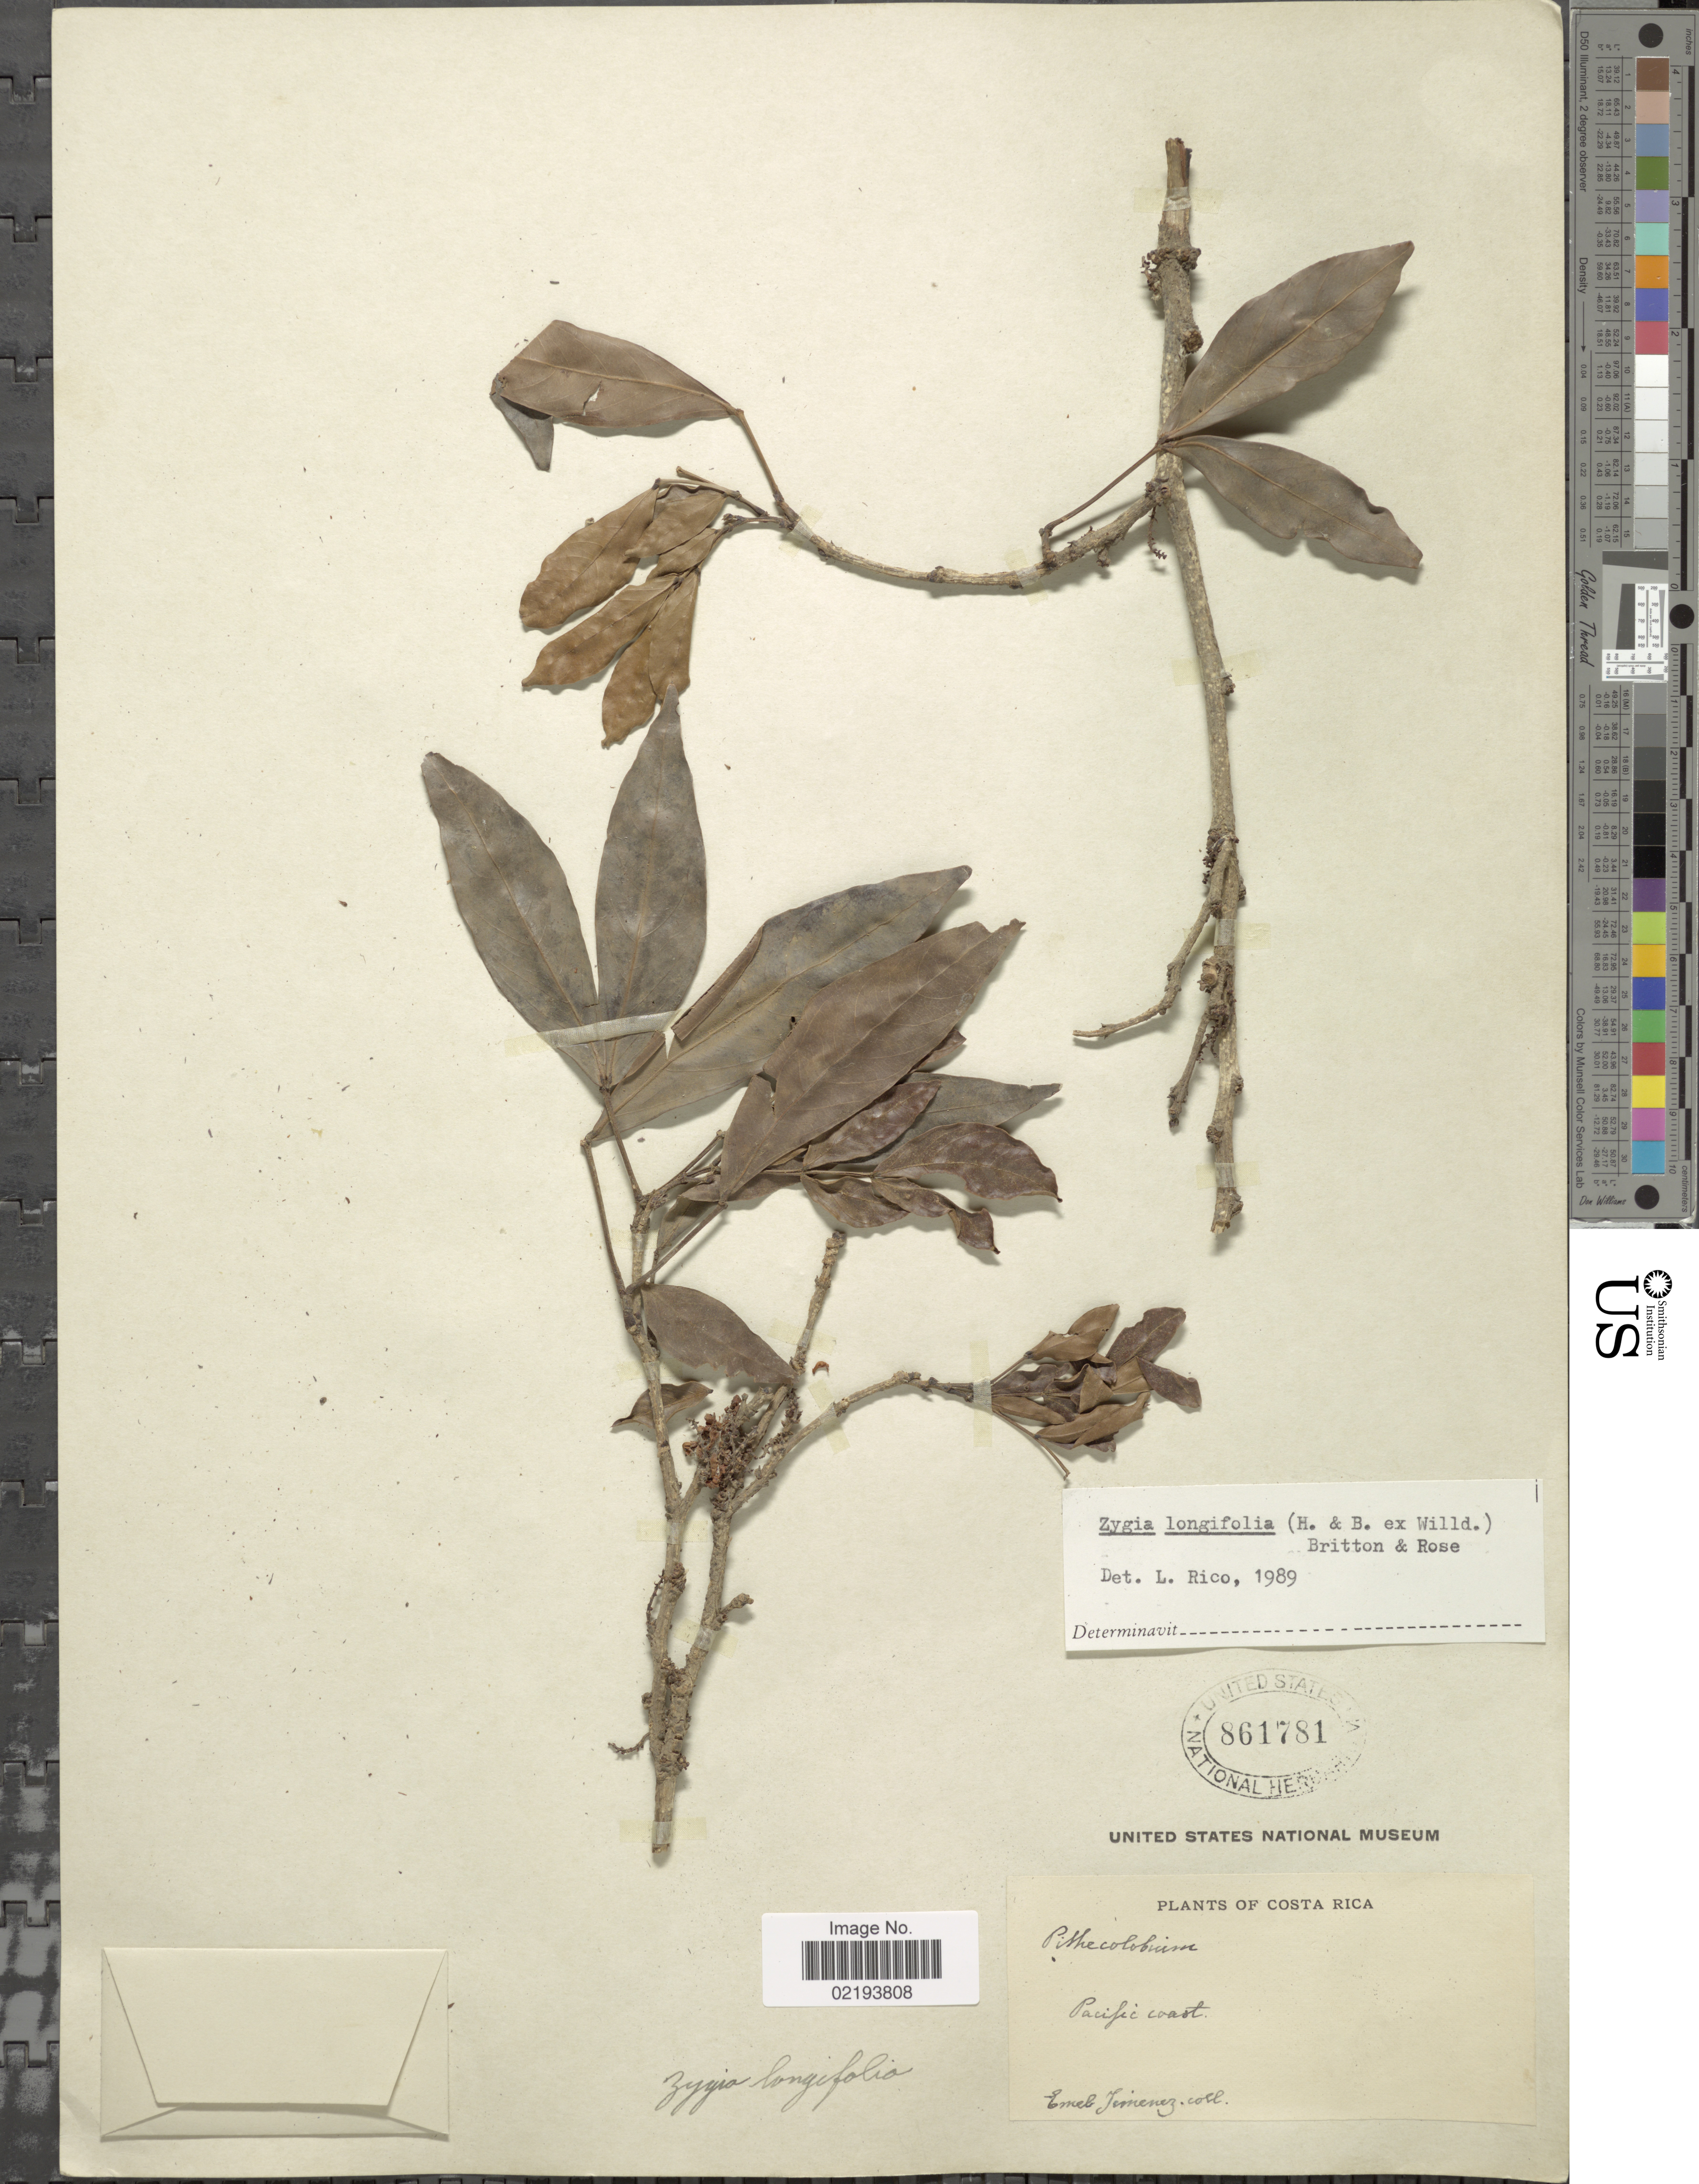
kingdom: Plantae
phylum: Tracheophyta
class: Magnoliopsida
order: Fabales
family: Fabaceae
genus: Zygia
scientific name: Zygia longifolia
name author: (Willd.) Britton & Rose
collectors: E. Jímenez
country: Costa Rica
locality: Pacific Coast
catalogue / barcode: US 861781